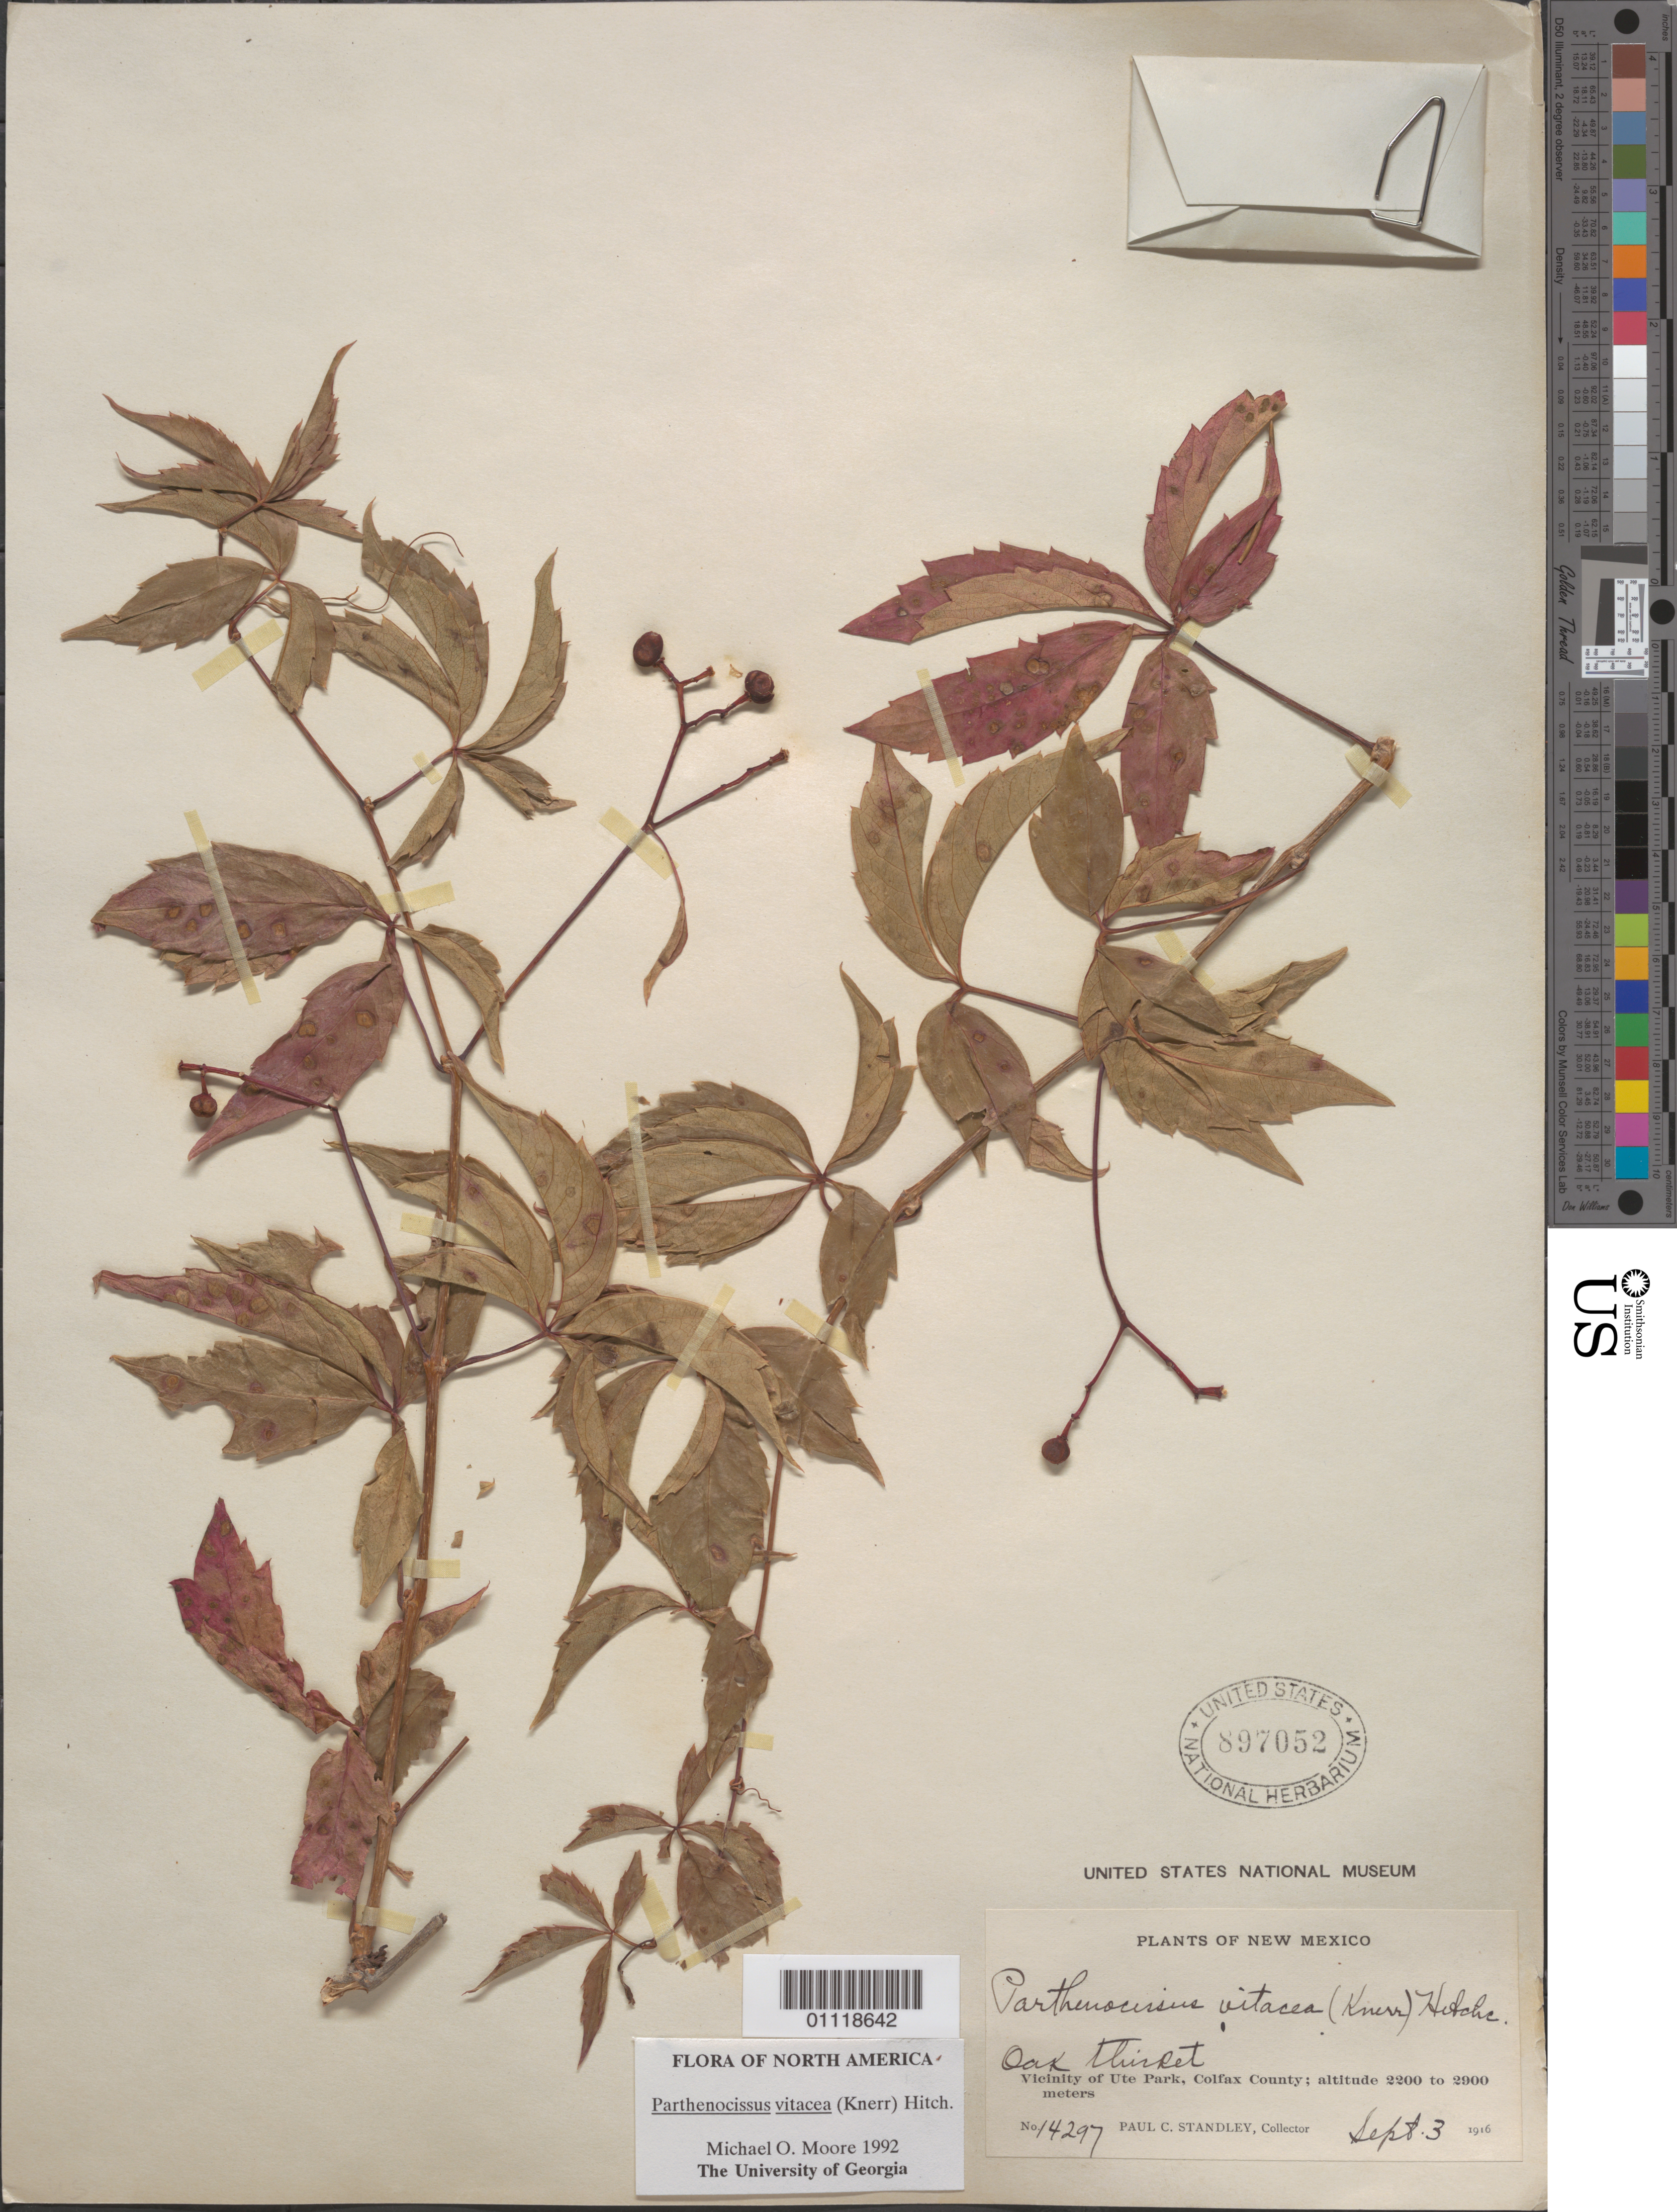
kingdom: Plantae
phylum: Tracheophyta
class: Magnoliopsida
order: Vitales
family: Vitaceae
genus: Parthenocissus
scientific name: Parthenocissus vitacea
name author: (Knerr) Hitchc.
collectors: P. C. Standley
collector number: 14297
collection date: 1916-09-03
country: United States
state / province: New Mexico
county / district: Colfax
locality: Vicinity of Ute Park.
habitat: Oak thicket.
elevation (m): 2200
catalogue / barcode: US 897052